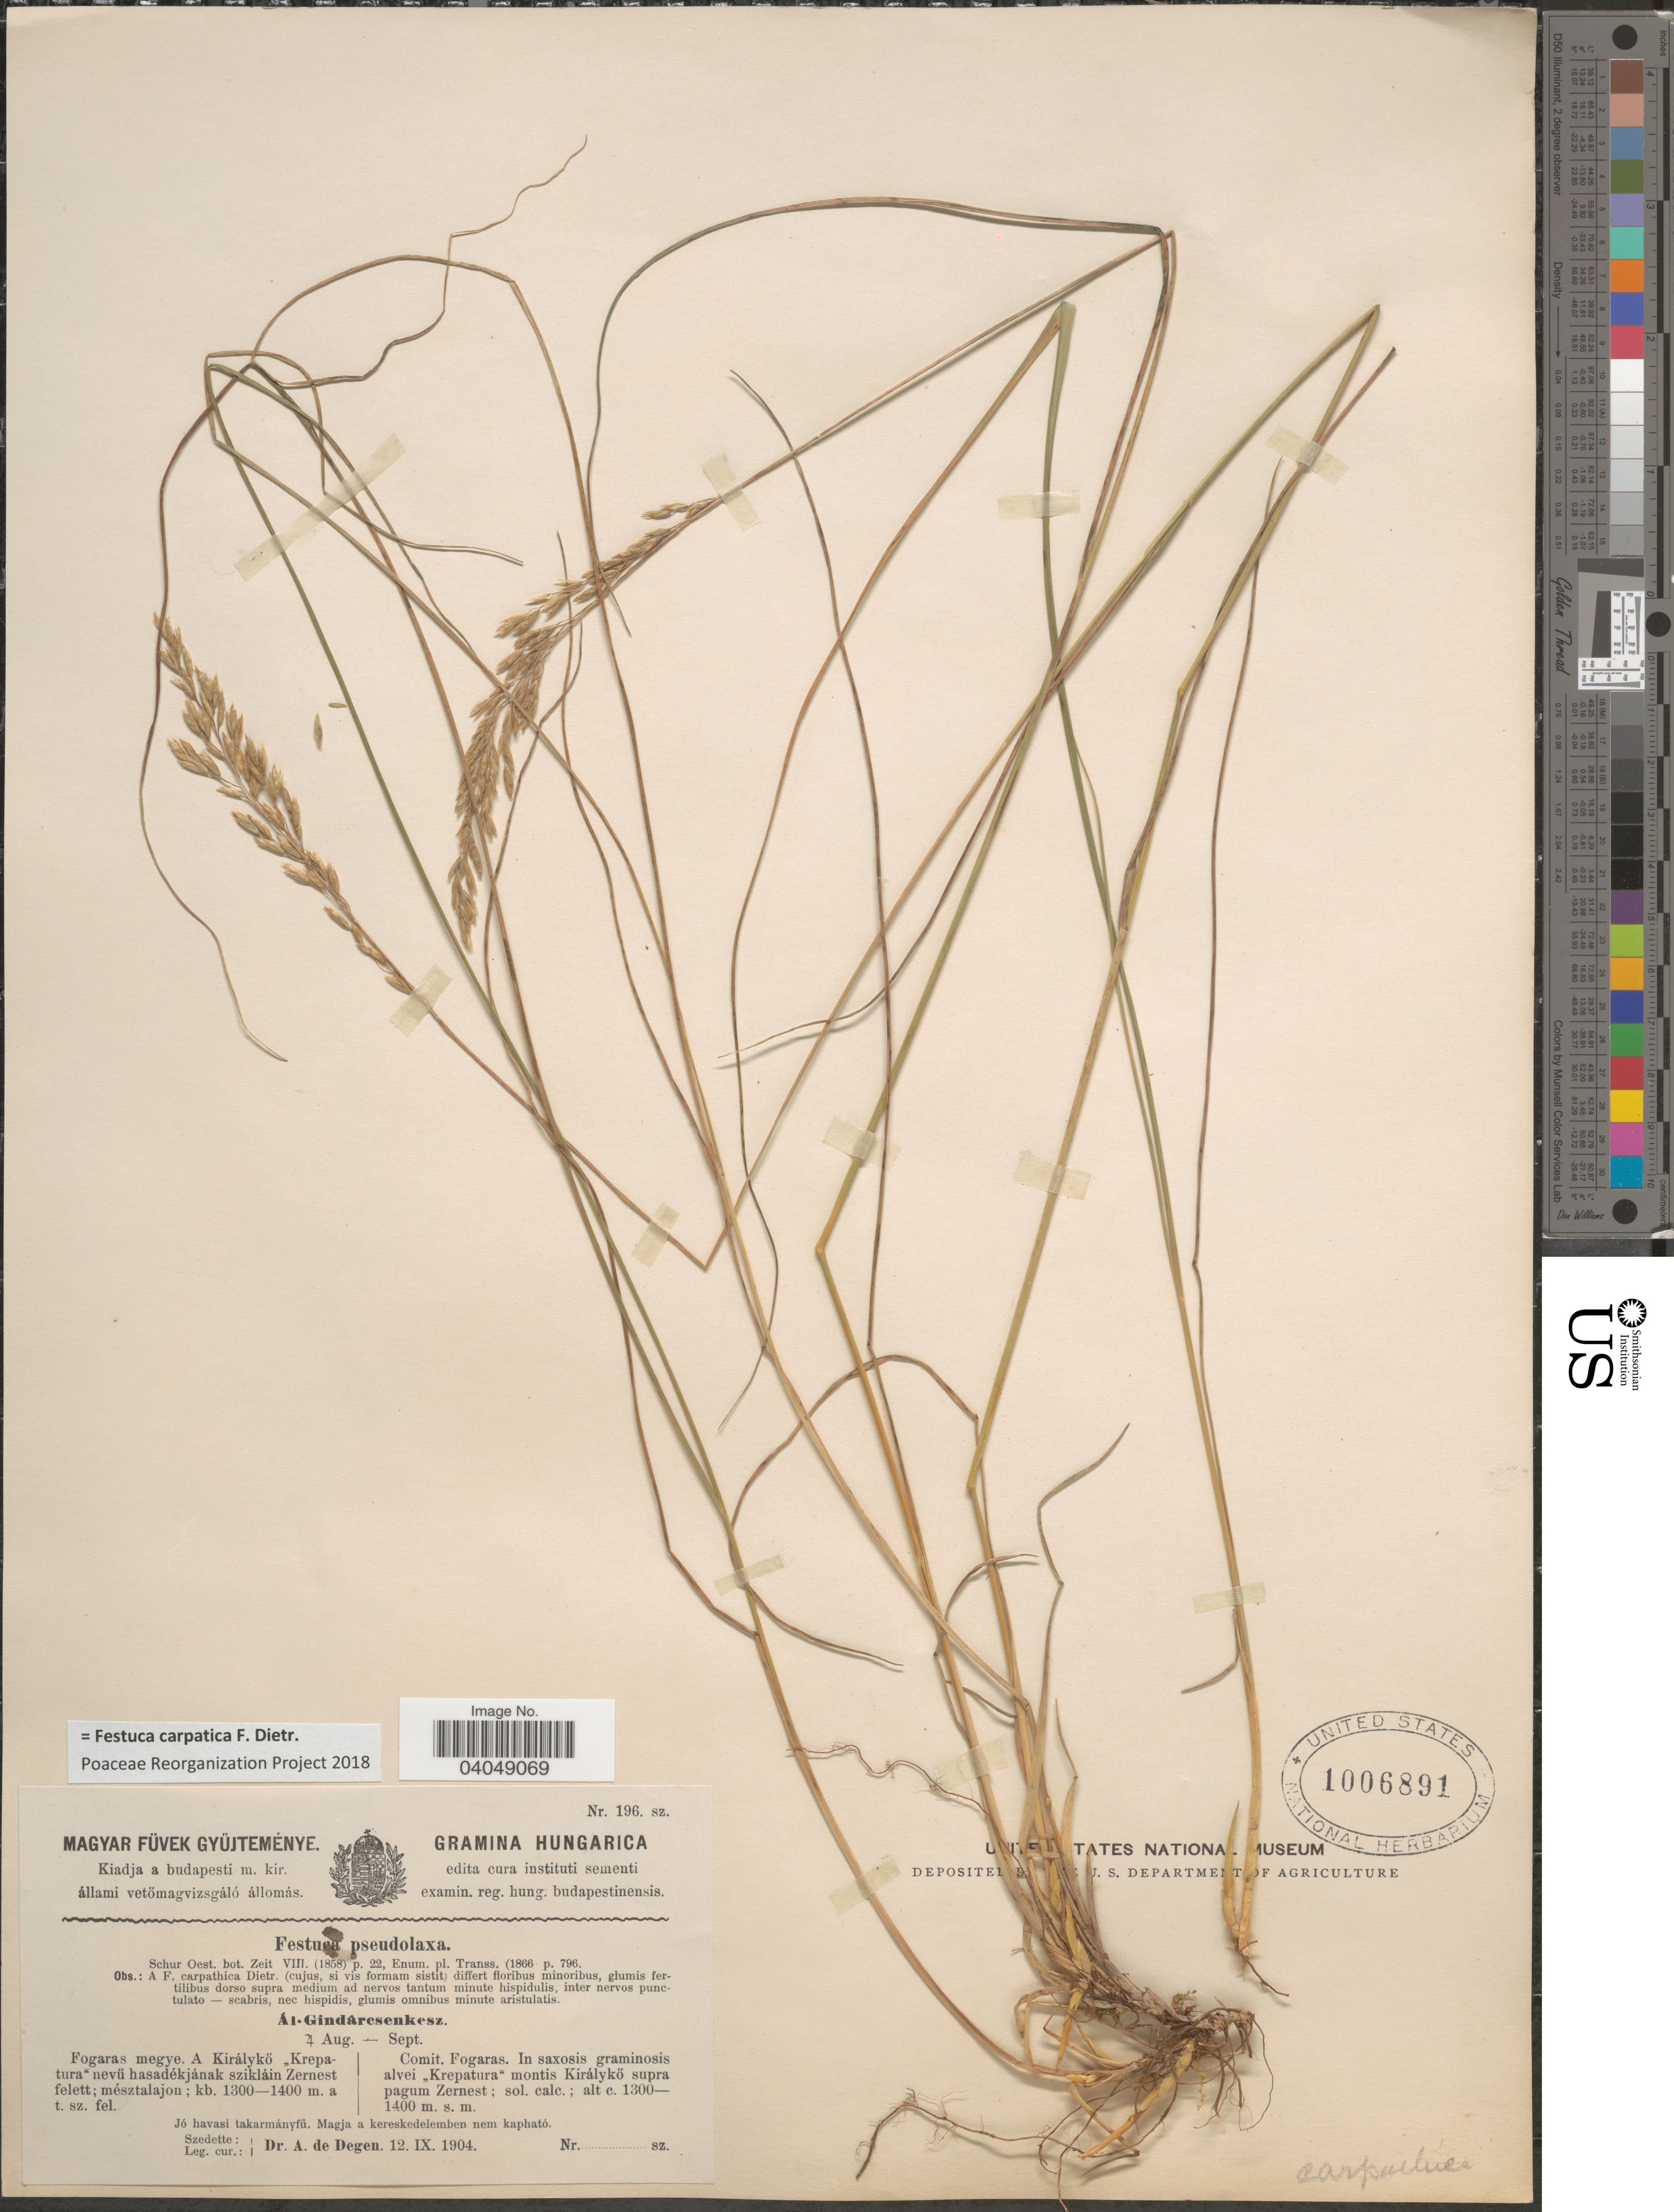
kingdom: Plantae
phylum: Tracheophyta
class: Liliopsida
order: Poales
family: Poaceae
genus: Festuca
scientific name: Festuca carpatica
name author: F. Dietr.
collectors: A. Degen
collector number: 196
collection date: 1904-09-12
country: Hungary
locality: Hungarica. Comit. Fogaras. In saxosis graminosis alvei "Krepatura" montis Királykö supra pagum Zernest.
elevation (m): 1400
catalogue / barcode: US 1006891